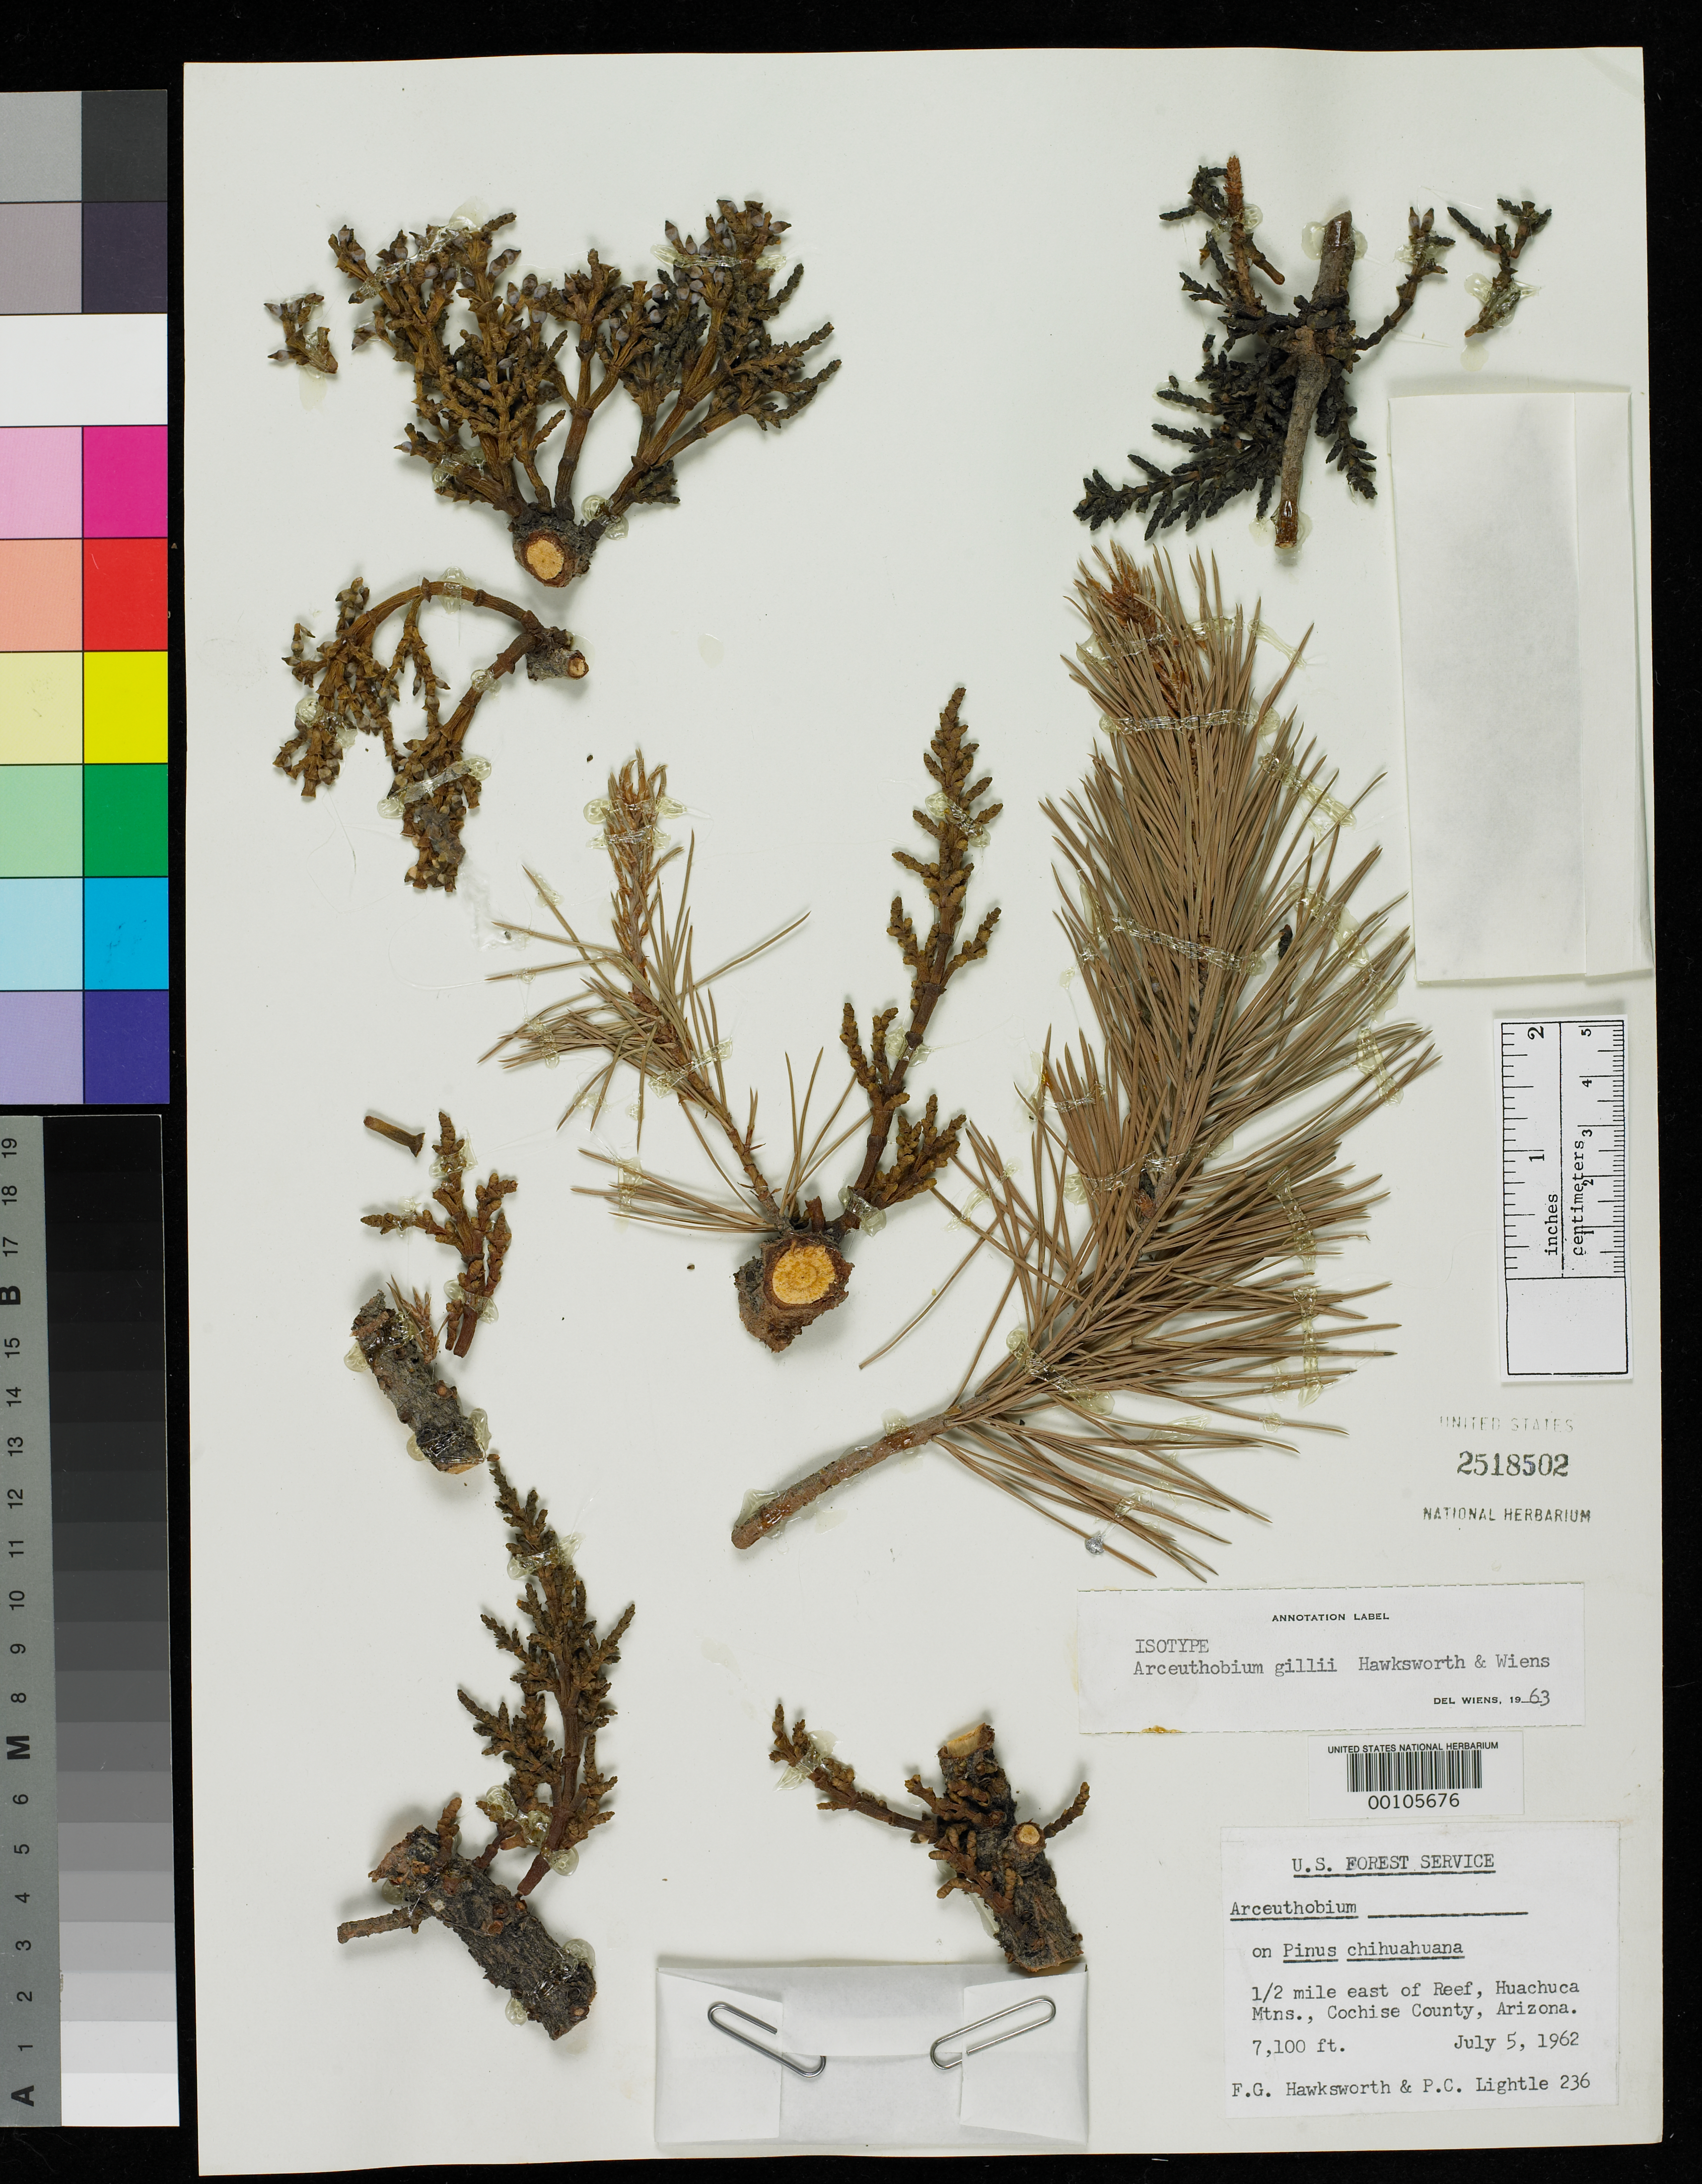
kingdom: Plantae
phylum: Tracheophyta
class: Magnoliopsida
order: Santalales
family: Viscaceae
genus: Arceuthobium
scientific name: Arceuthobium gillii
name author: Hawksw. & Wiens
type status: Isotype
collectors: F. G. Hawksworth & P. Lightle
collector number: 236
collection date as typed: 05 Jul 1962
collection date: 1962-07-05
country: United States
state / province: Arizona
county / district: Cochise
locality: East of Reef, Huachuca Mts.; alt. 7100 ft.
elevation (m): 2164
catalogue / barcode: US 2518502